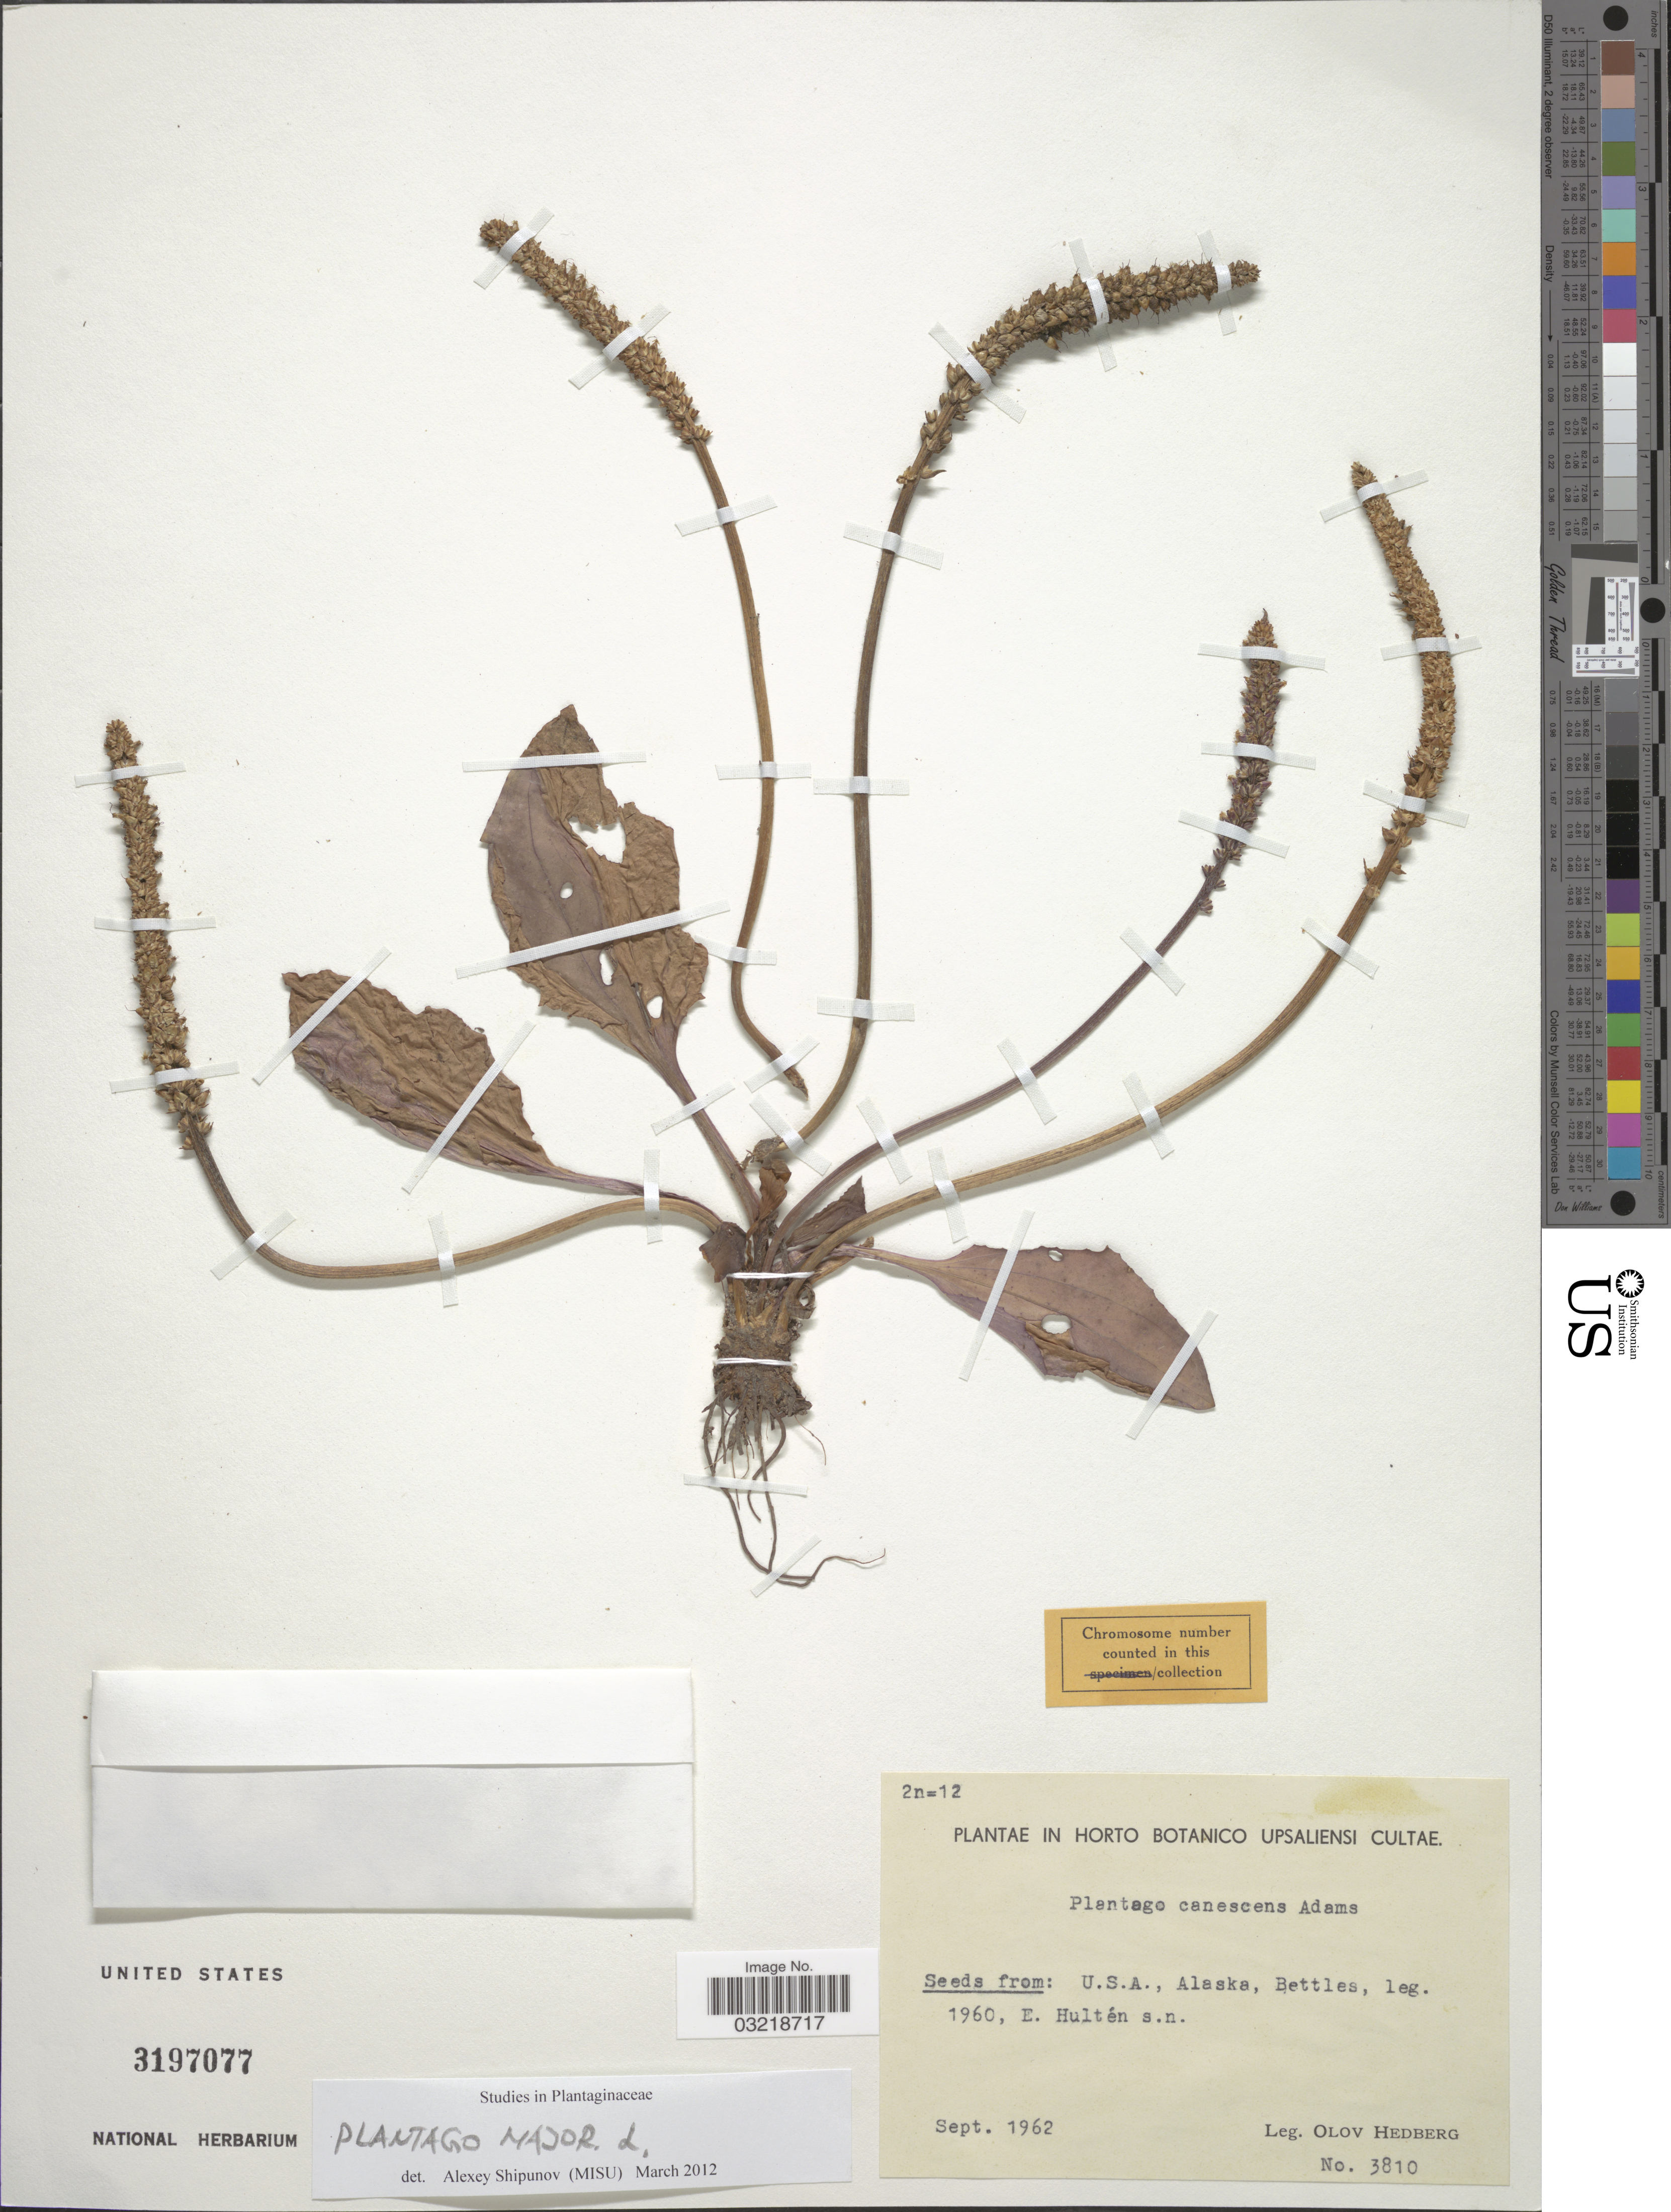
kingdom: Plantae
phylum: Tracheophyta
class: Magnoliopsida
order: Lamiales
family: Plantaginaceae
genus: Plantago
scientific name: Plantago major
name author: L.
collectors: O. Hedberg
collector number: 3810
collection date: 1962-09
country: Sweden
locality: In Horto Botanico Upsaliensi Cultae.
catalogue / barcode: US 3197077